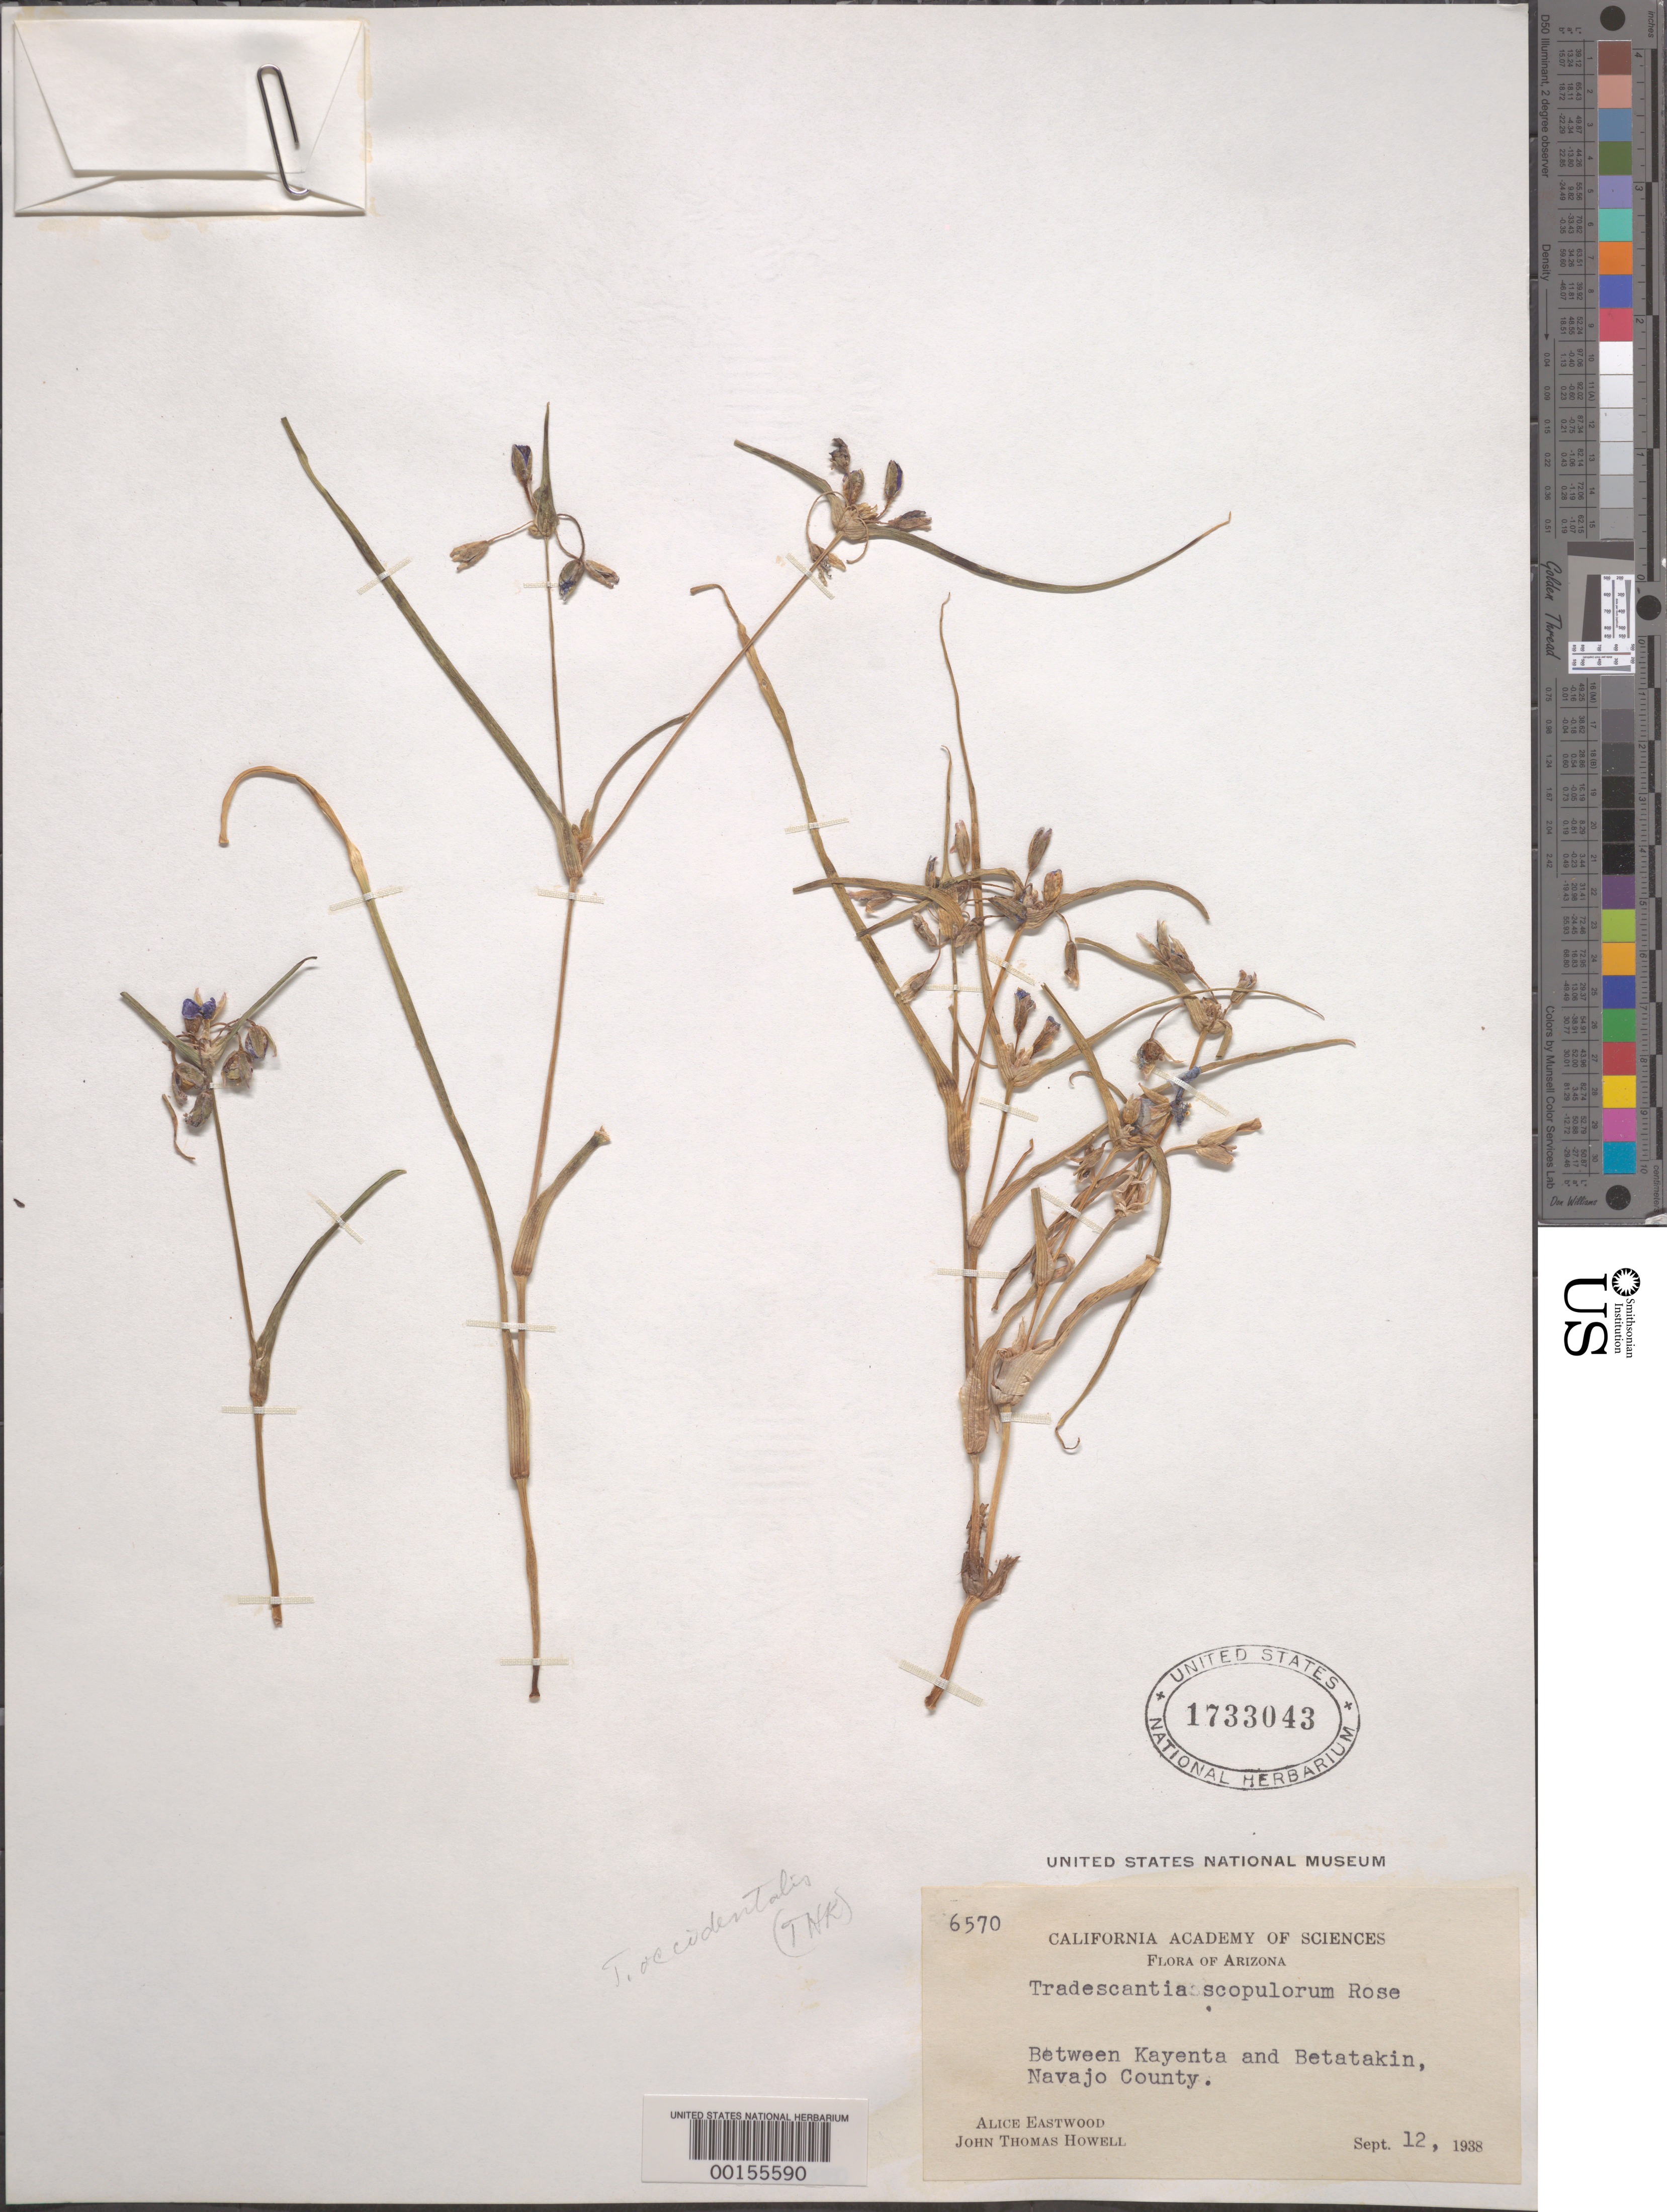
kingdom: Plantae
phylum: Tracheophyta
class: Liliopsida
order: Commelinales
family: Commelinaceae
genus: Tradescantia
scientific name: Tradescantia occidentalis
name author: (Britton) Smyth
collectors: A. Eastwood & J. T. Howell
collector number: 6570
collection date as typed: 12 Sep 1938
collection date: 1938-09-12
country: United States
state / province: Arizona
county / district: Navajo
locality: Between kayenta and betatakin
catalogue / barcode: US 1733043